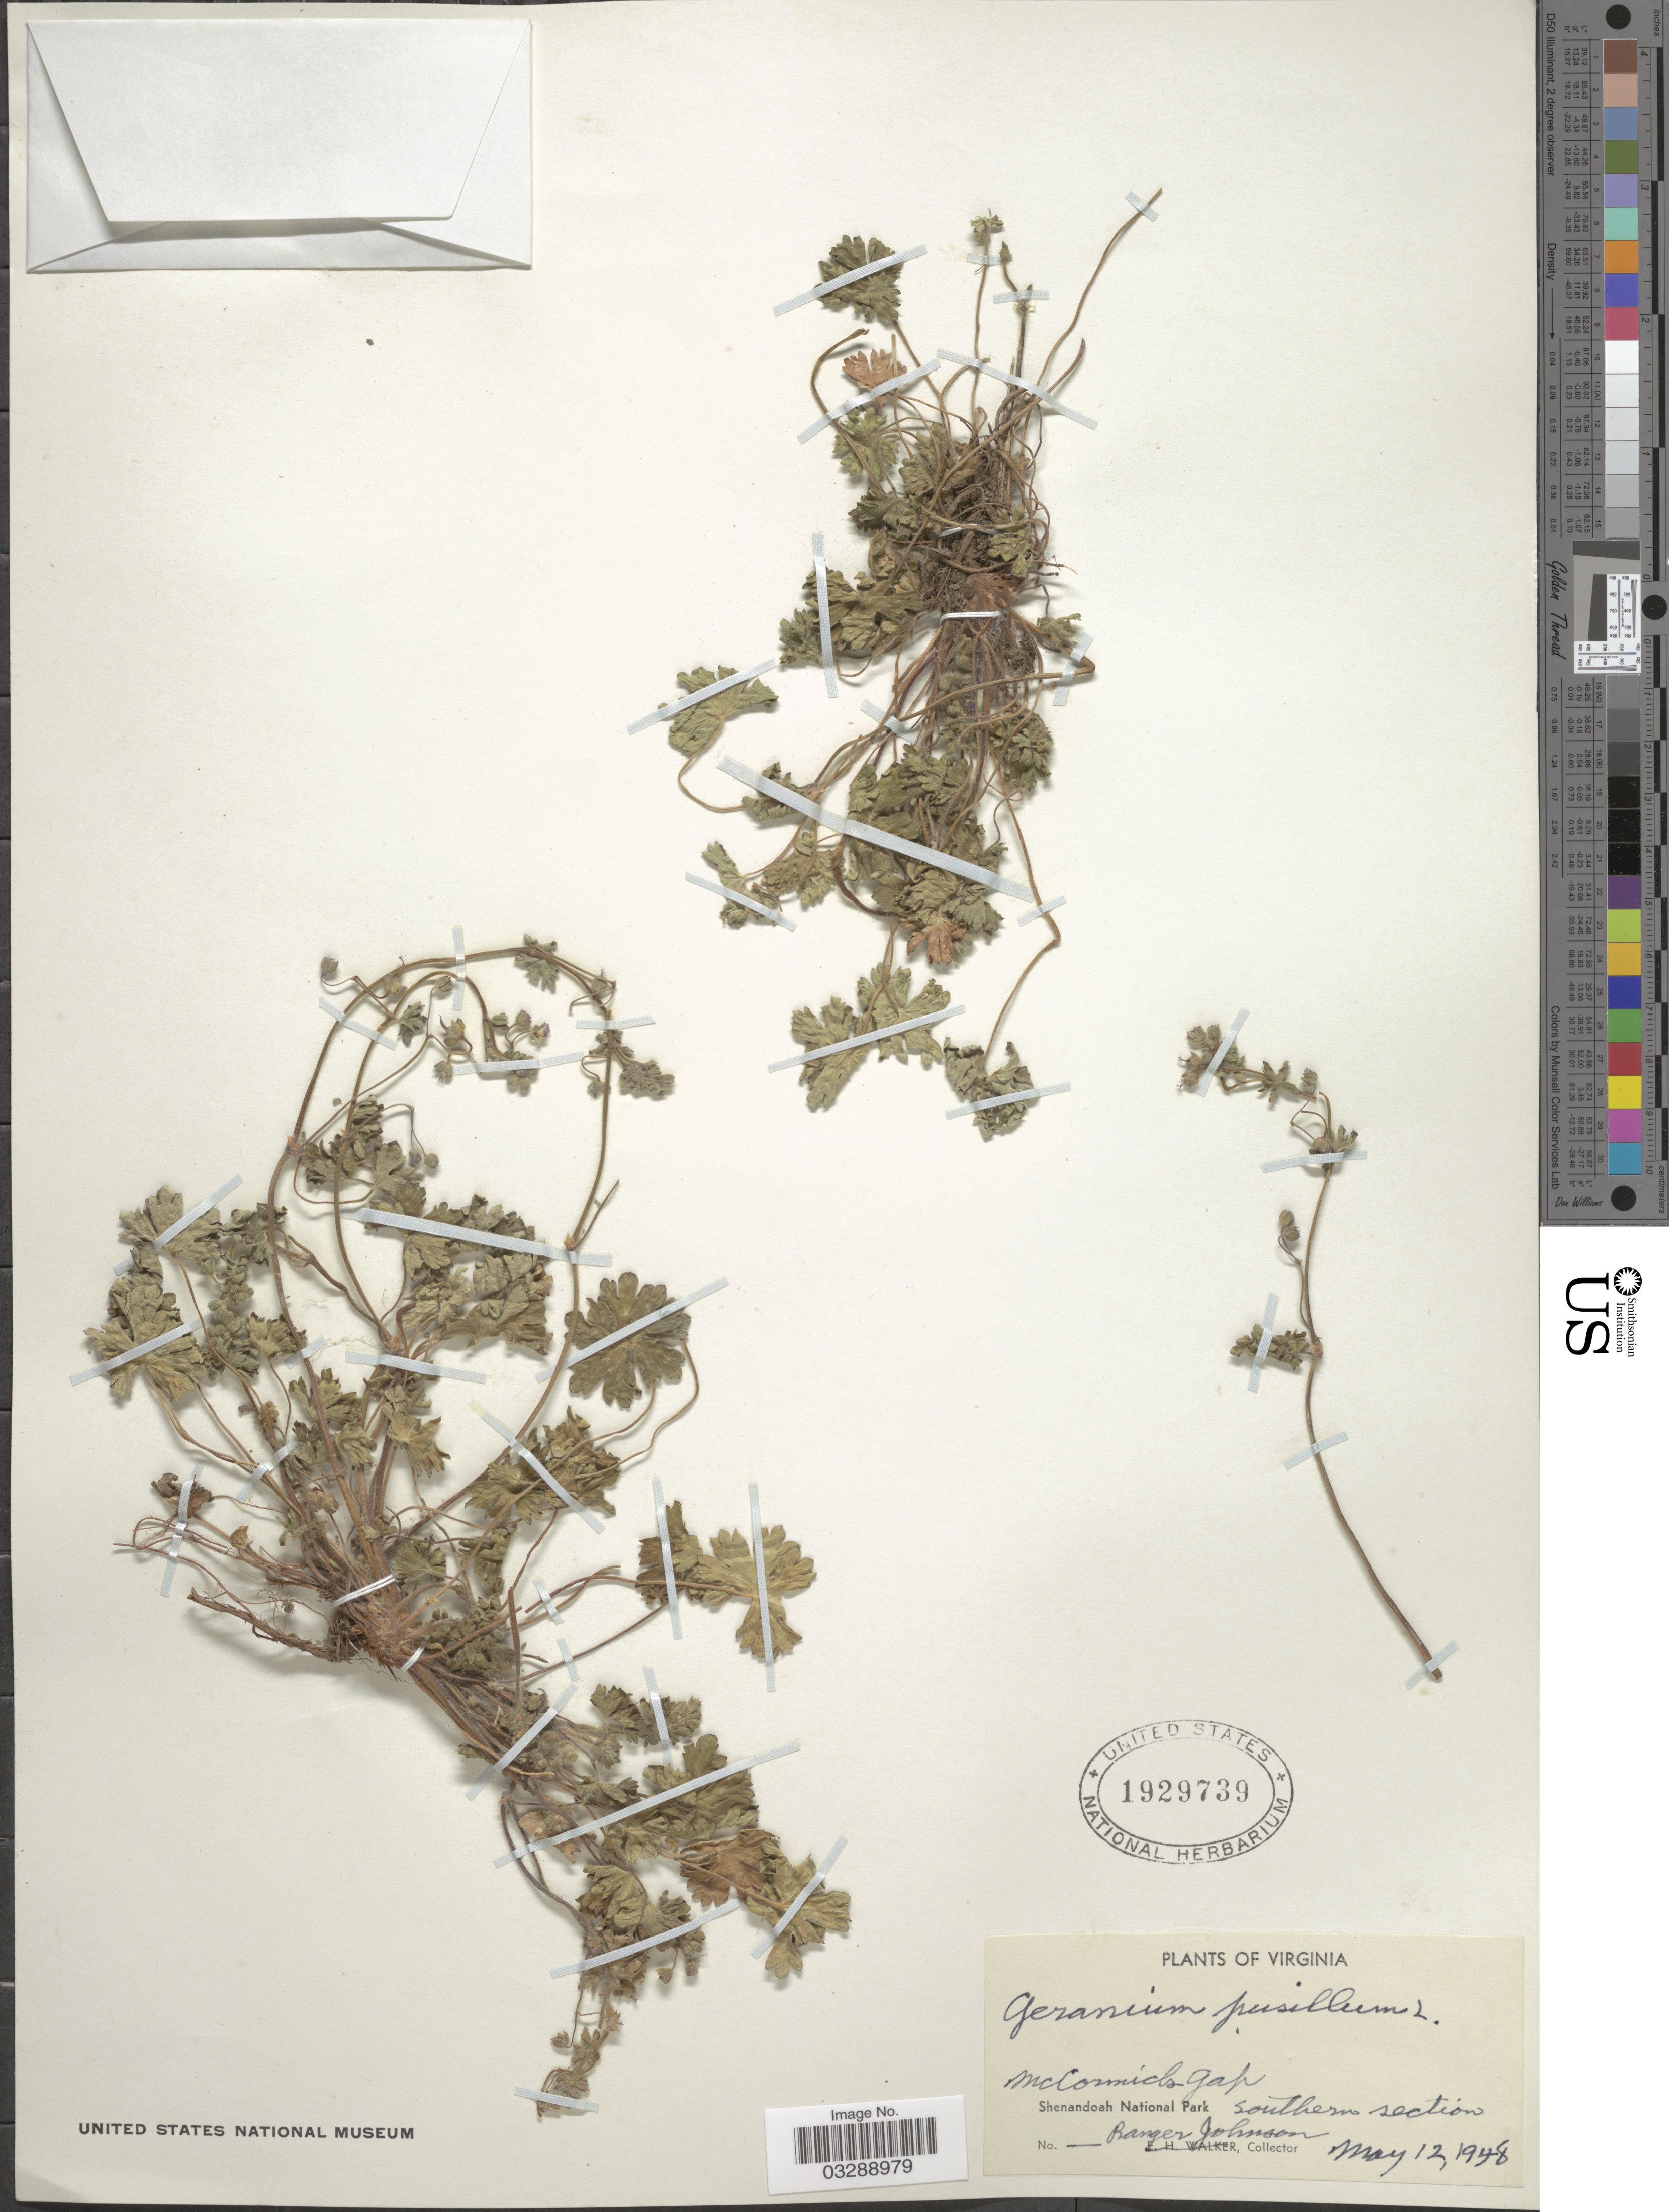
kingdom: Plantae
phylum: Tracheophyta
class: Magnoliopsida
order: Geraniales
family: Geraniaceae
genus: Geranium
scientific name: Geranium pusillum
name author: L.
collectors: R. Johnson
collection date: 1948-05-12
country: United States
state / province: Virginia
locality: McCormick Gap. Shenandoah National Park. Southern section.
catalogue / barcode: US 1929739